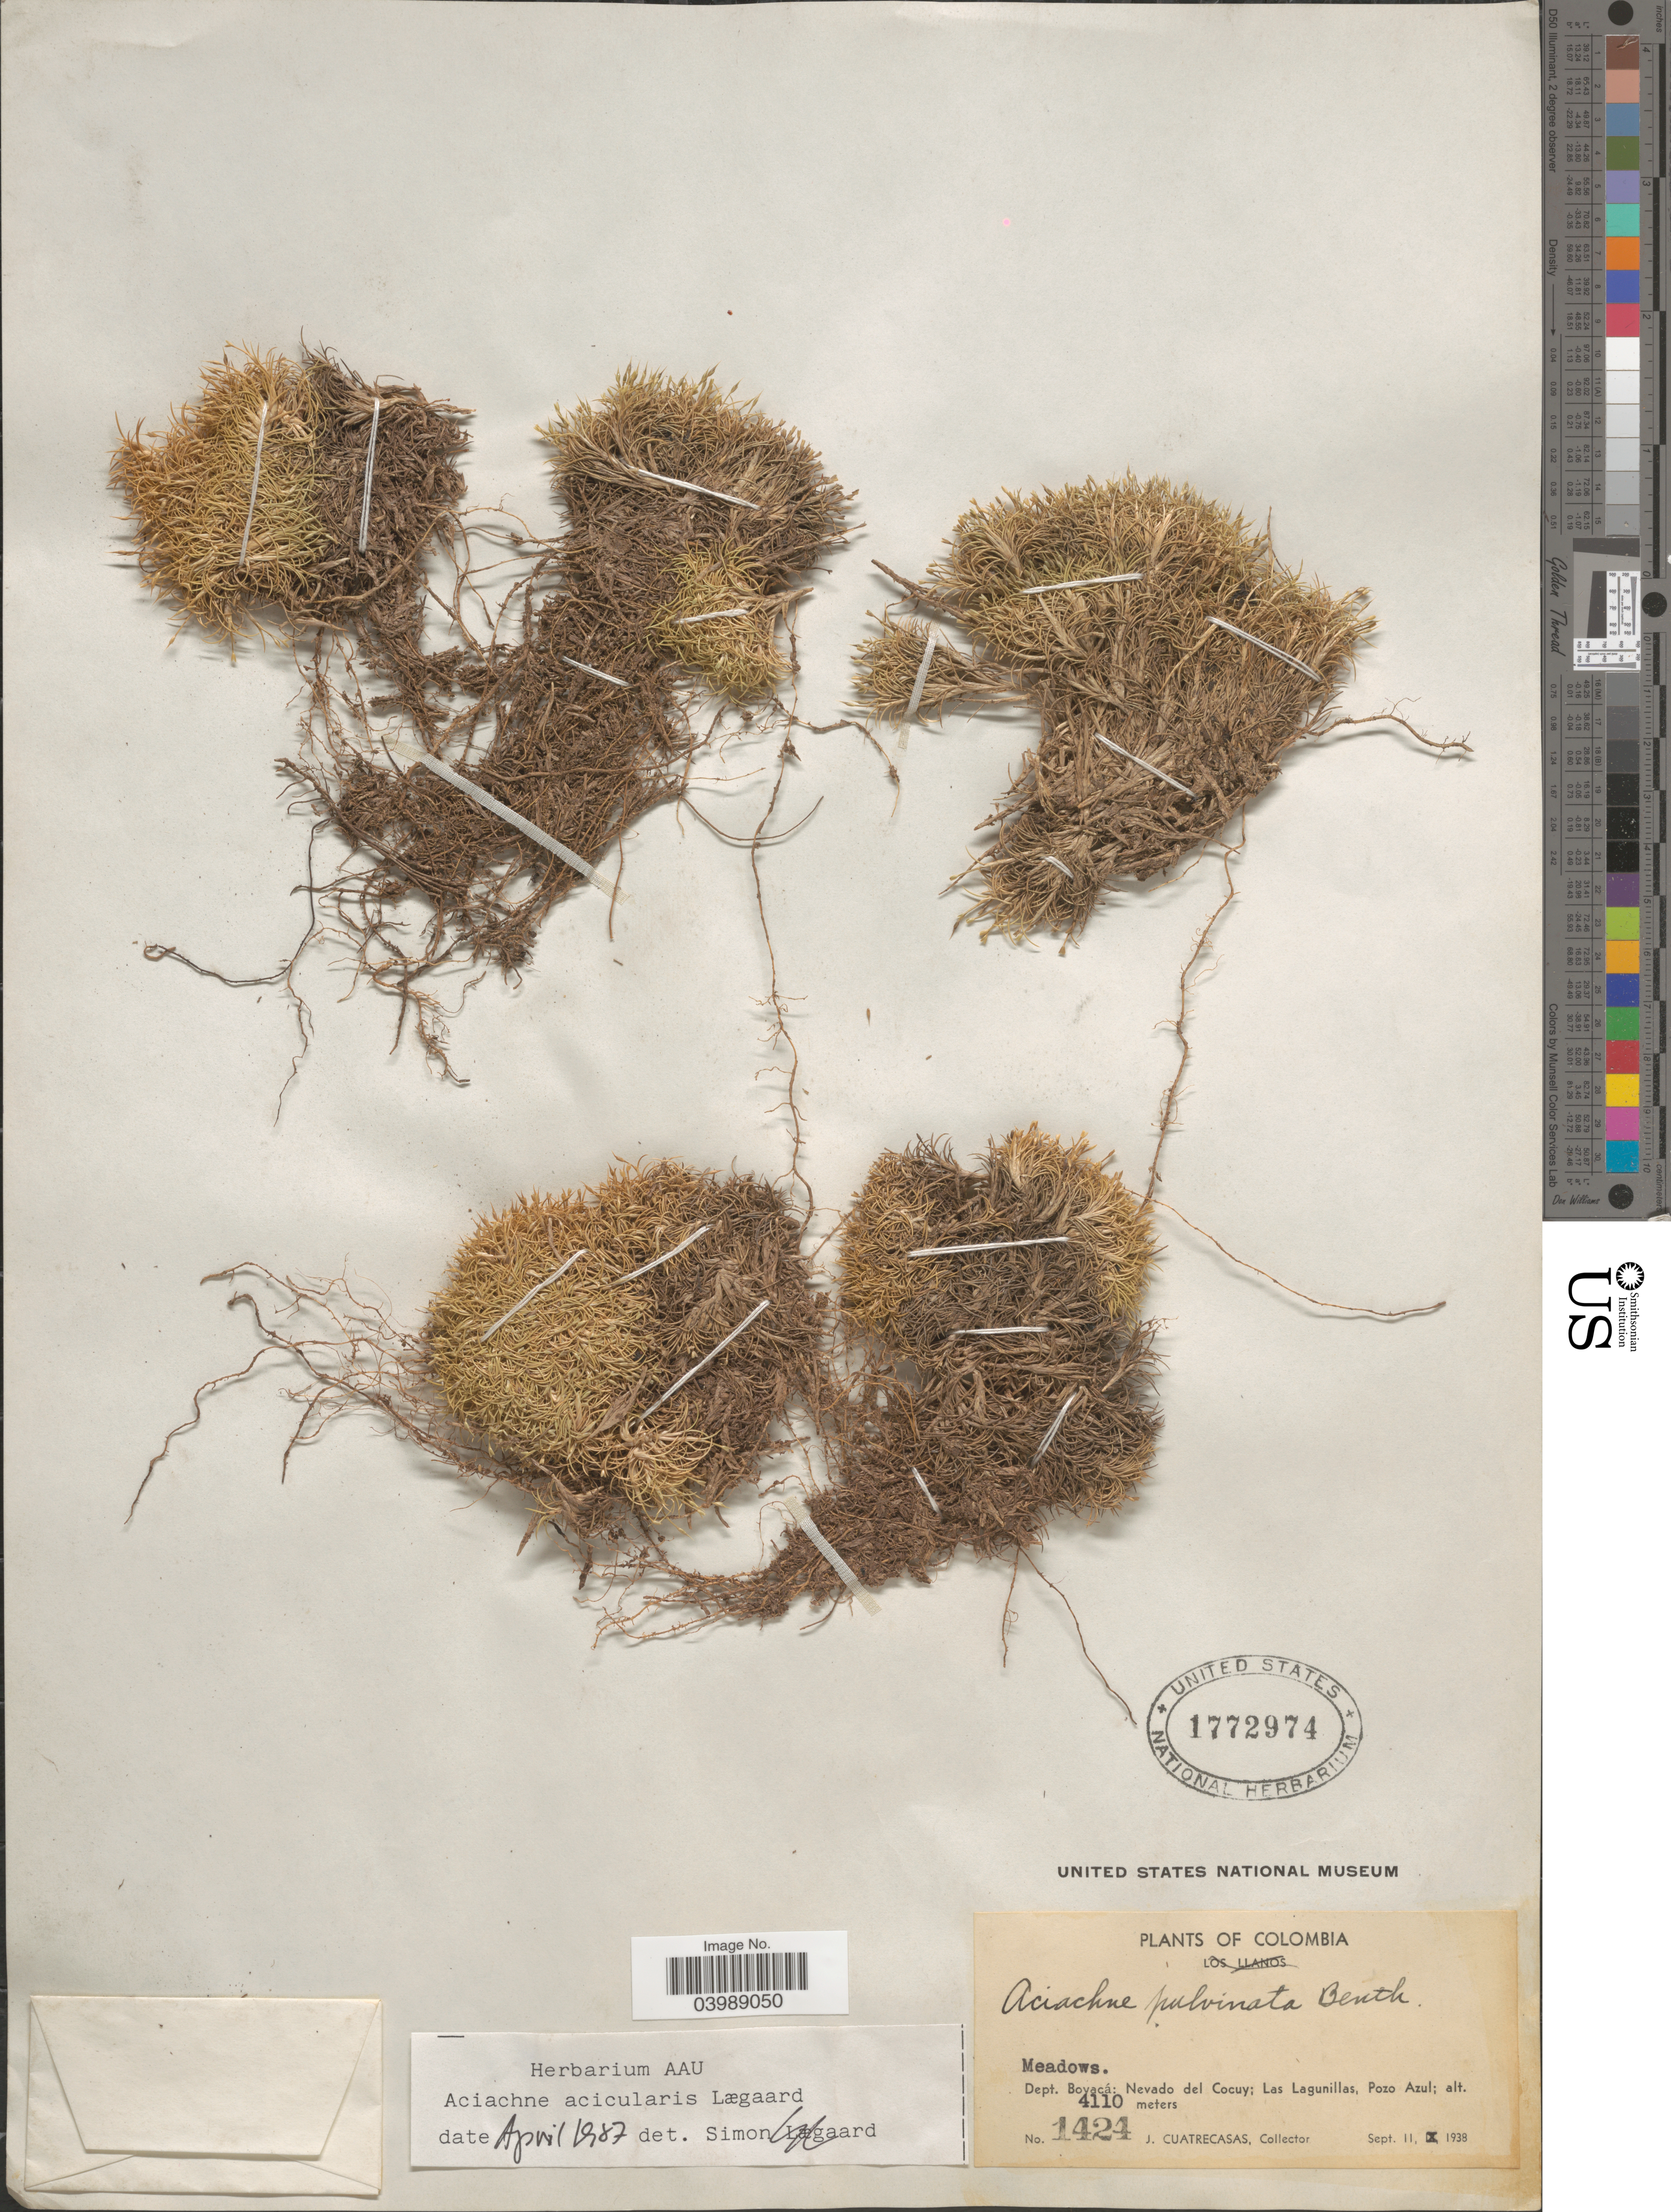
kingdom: Plantae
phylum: Tracheophyta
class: Liliopsida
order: Poales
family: Poaceae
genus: Aciachne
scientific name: Aciachne acicularis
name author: Lægaard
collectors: J. Cuatrecasas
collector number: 1424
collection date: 1938-09-11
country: Colombia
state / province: Boyacá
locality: Dept. Boyacá: Nevado del Cocuy; Las Lagunillas, Pozo Azul.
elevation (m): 4110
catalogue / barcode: US 1772974